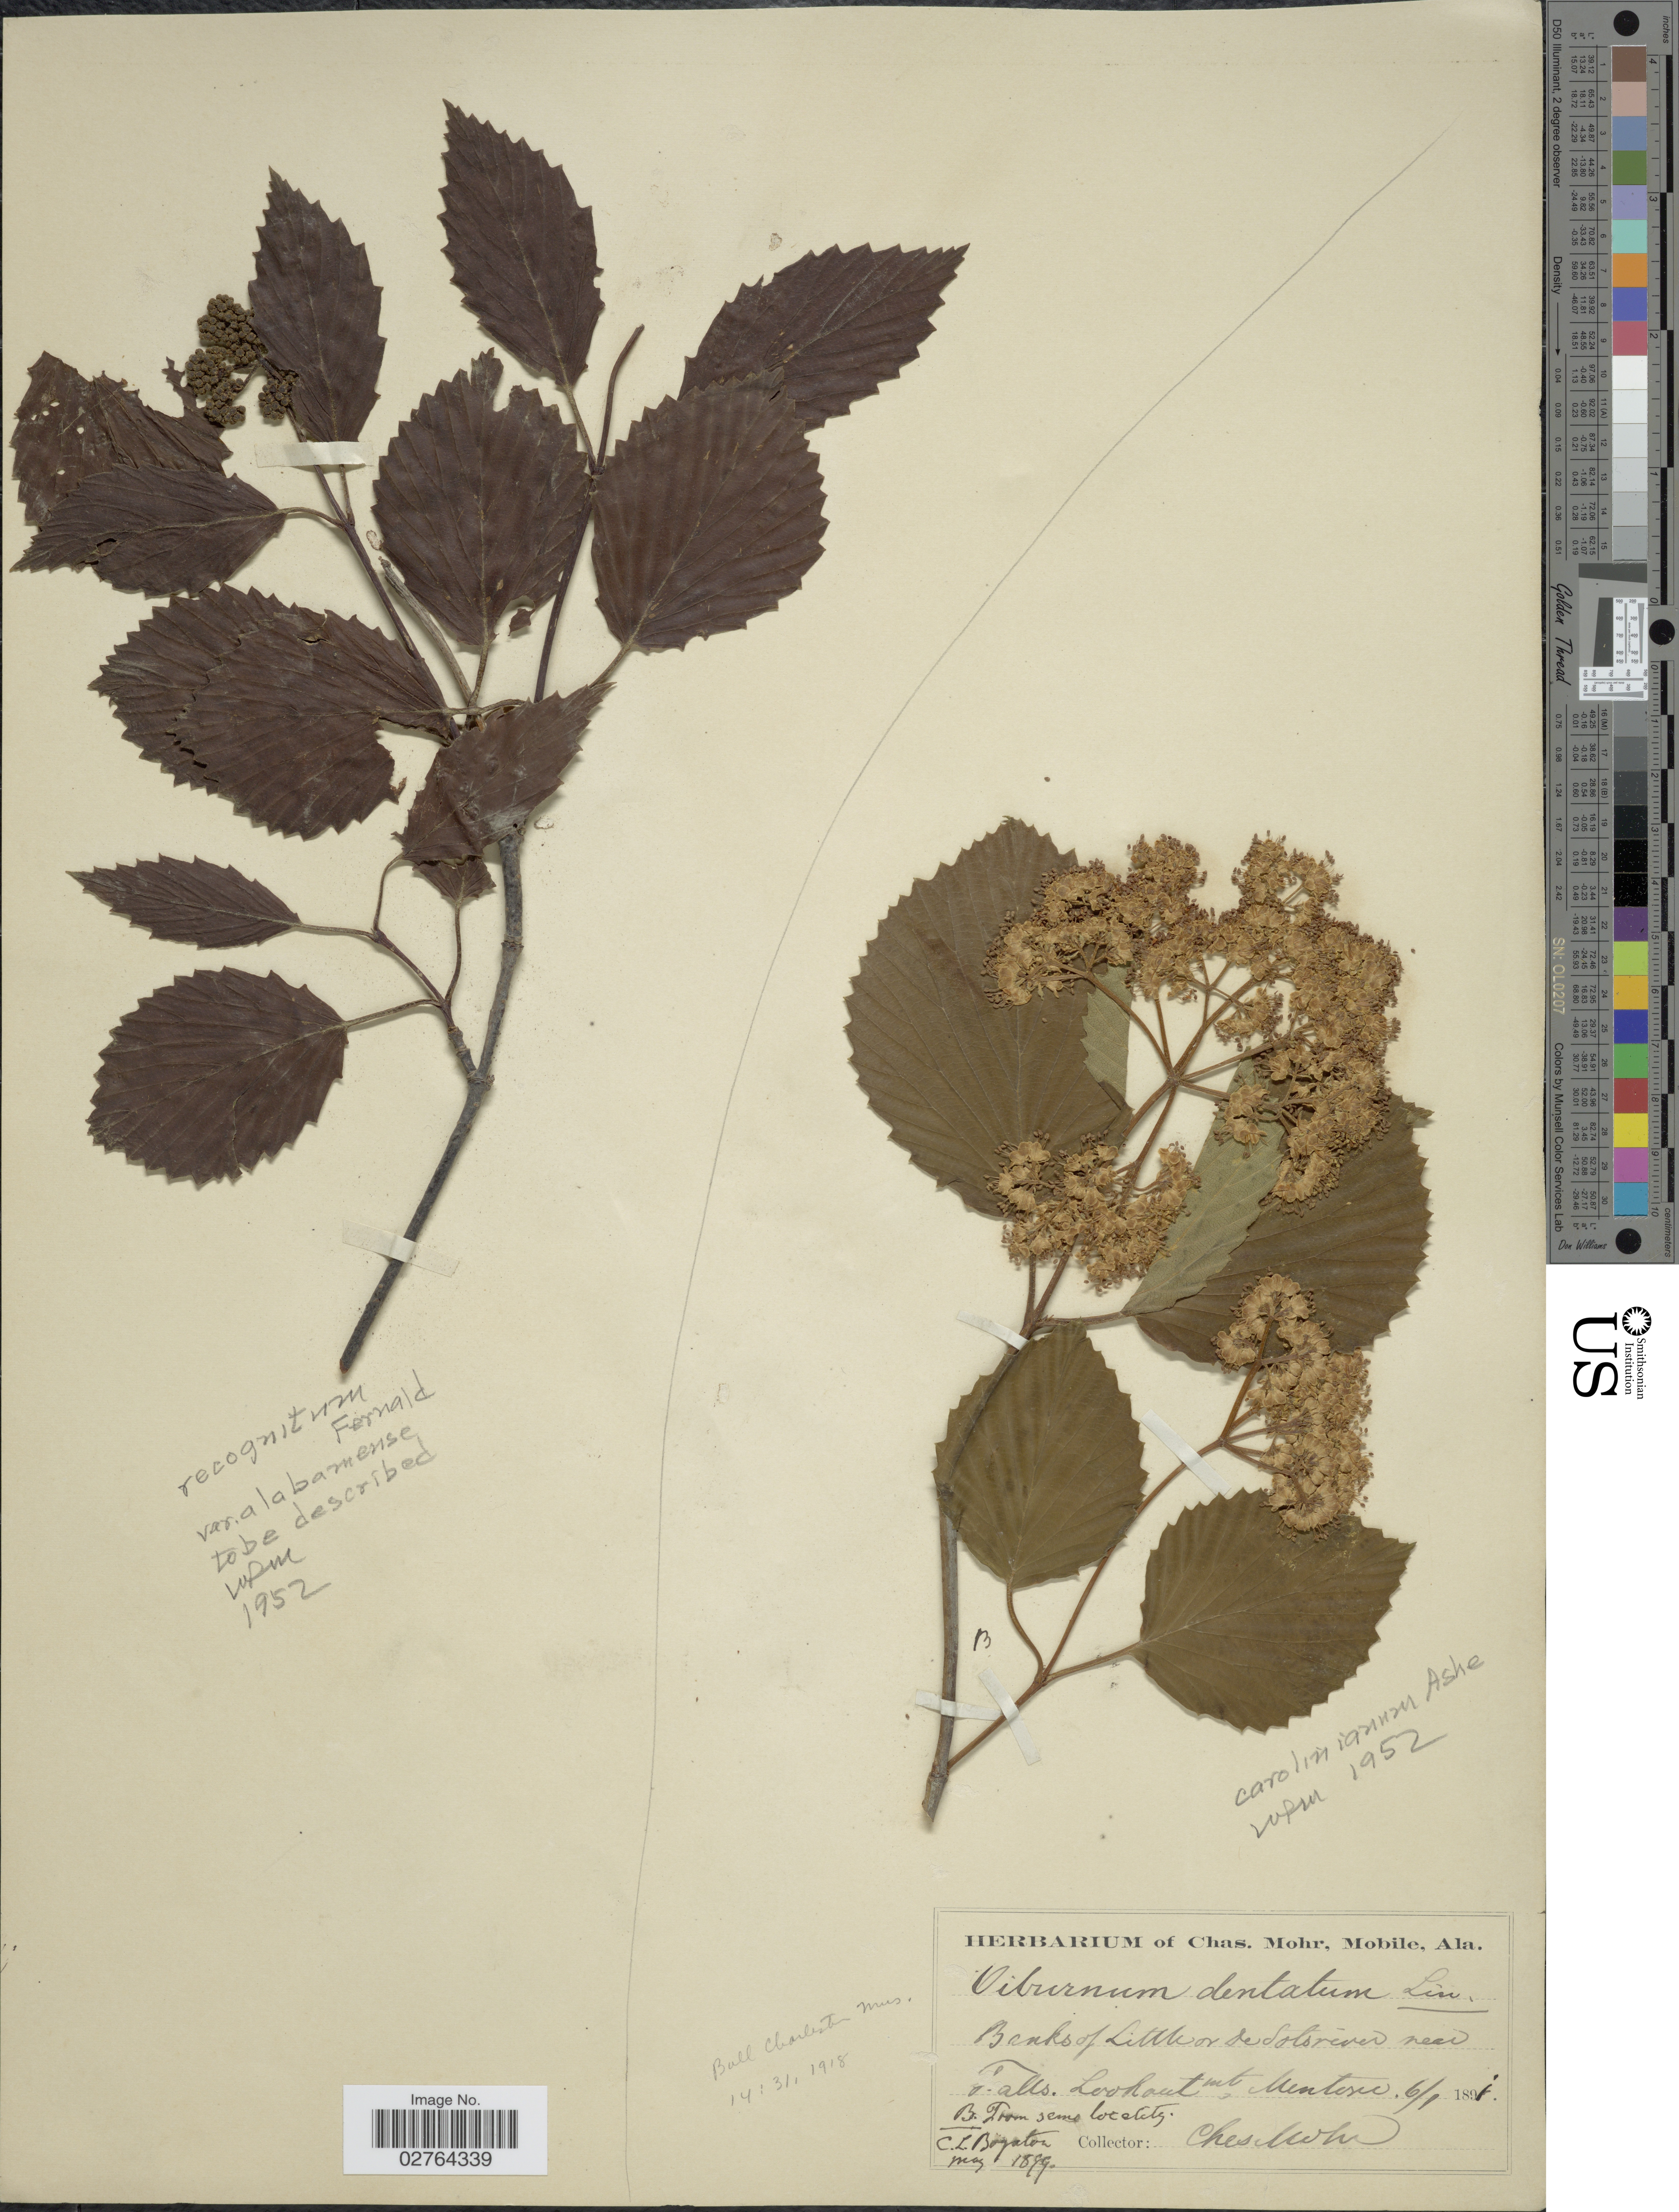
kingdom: Plantae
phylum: Tracheophyta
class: Magnoliopsida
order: Dipsacales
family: Viburnaceae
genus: Viburnum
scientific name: Viburnum recognitum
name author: Fernald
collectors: Mohr, C. T. (herbarium)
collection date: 1891-01-06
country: United States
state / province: Alabama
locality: Banks of Little or de Sols river near Falls. Lookout Mt, Mentone